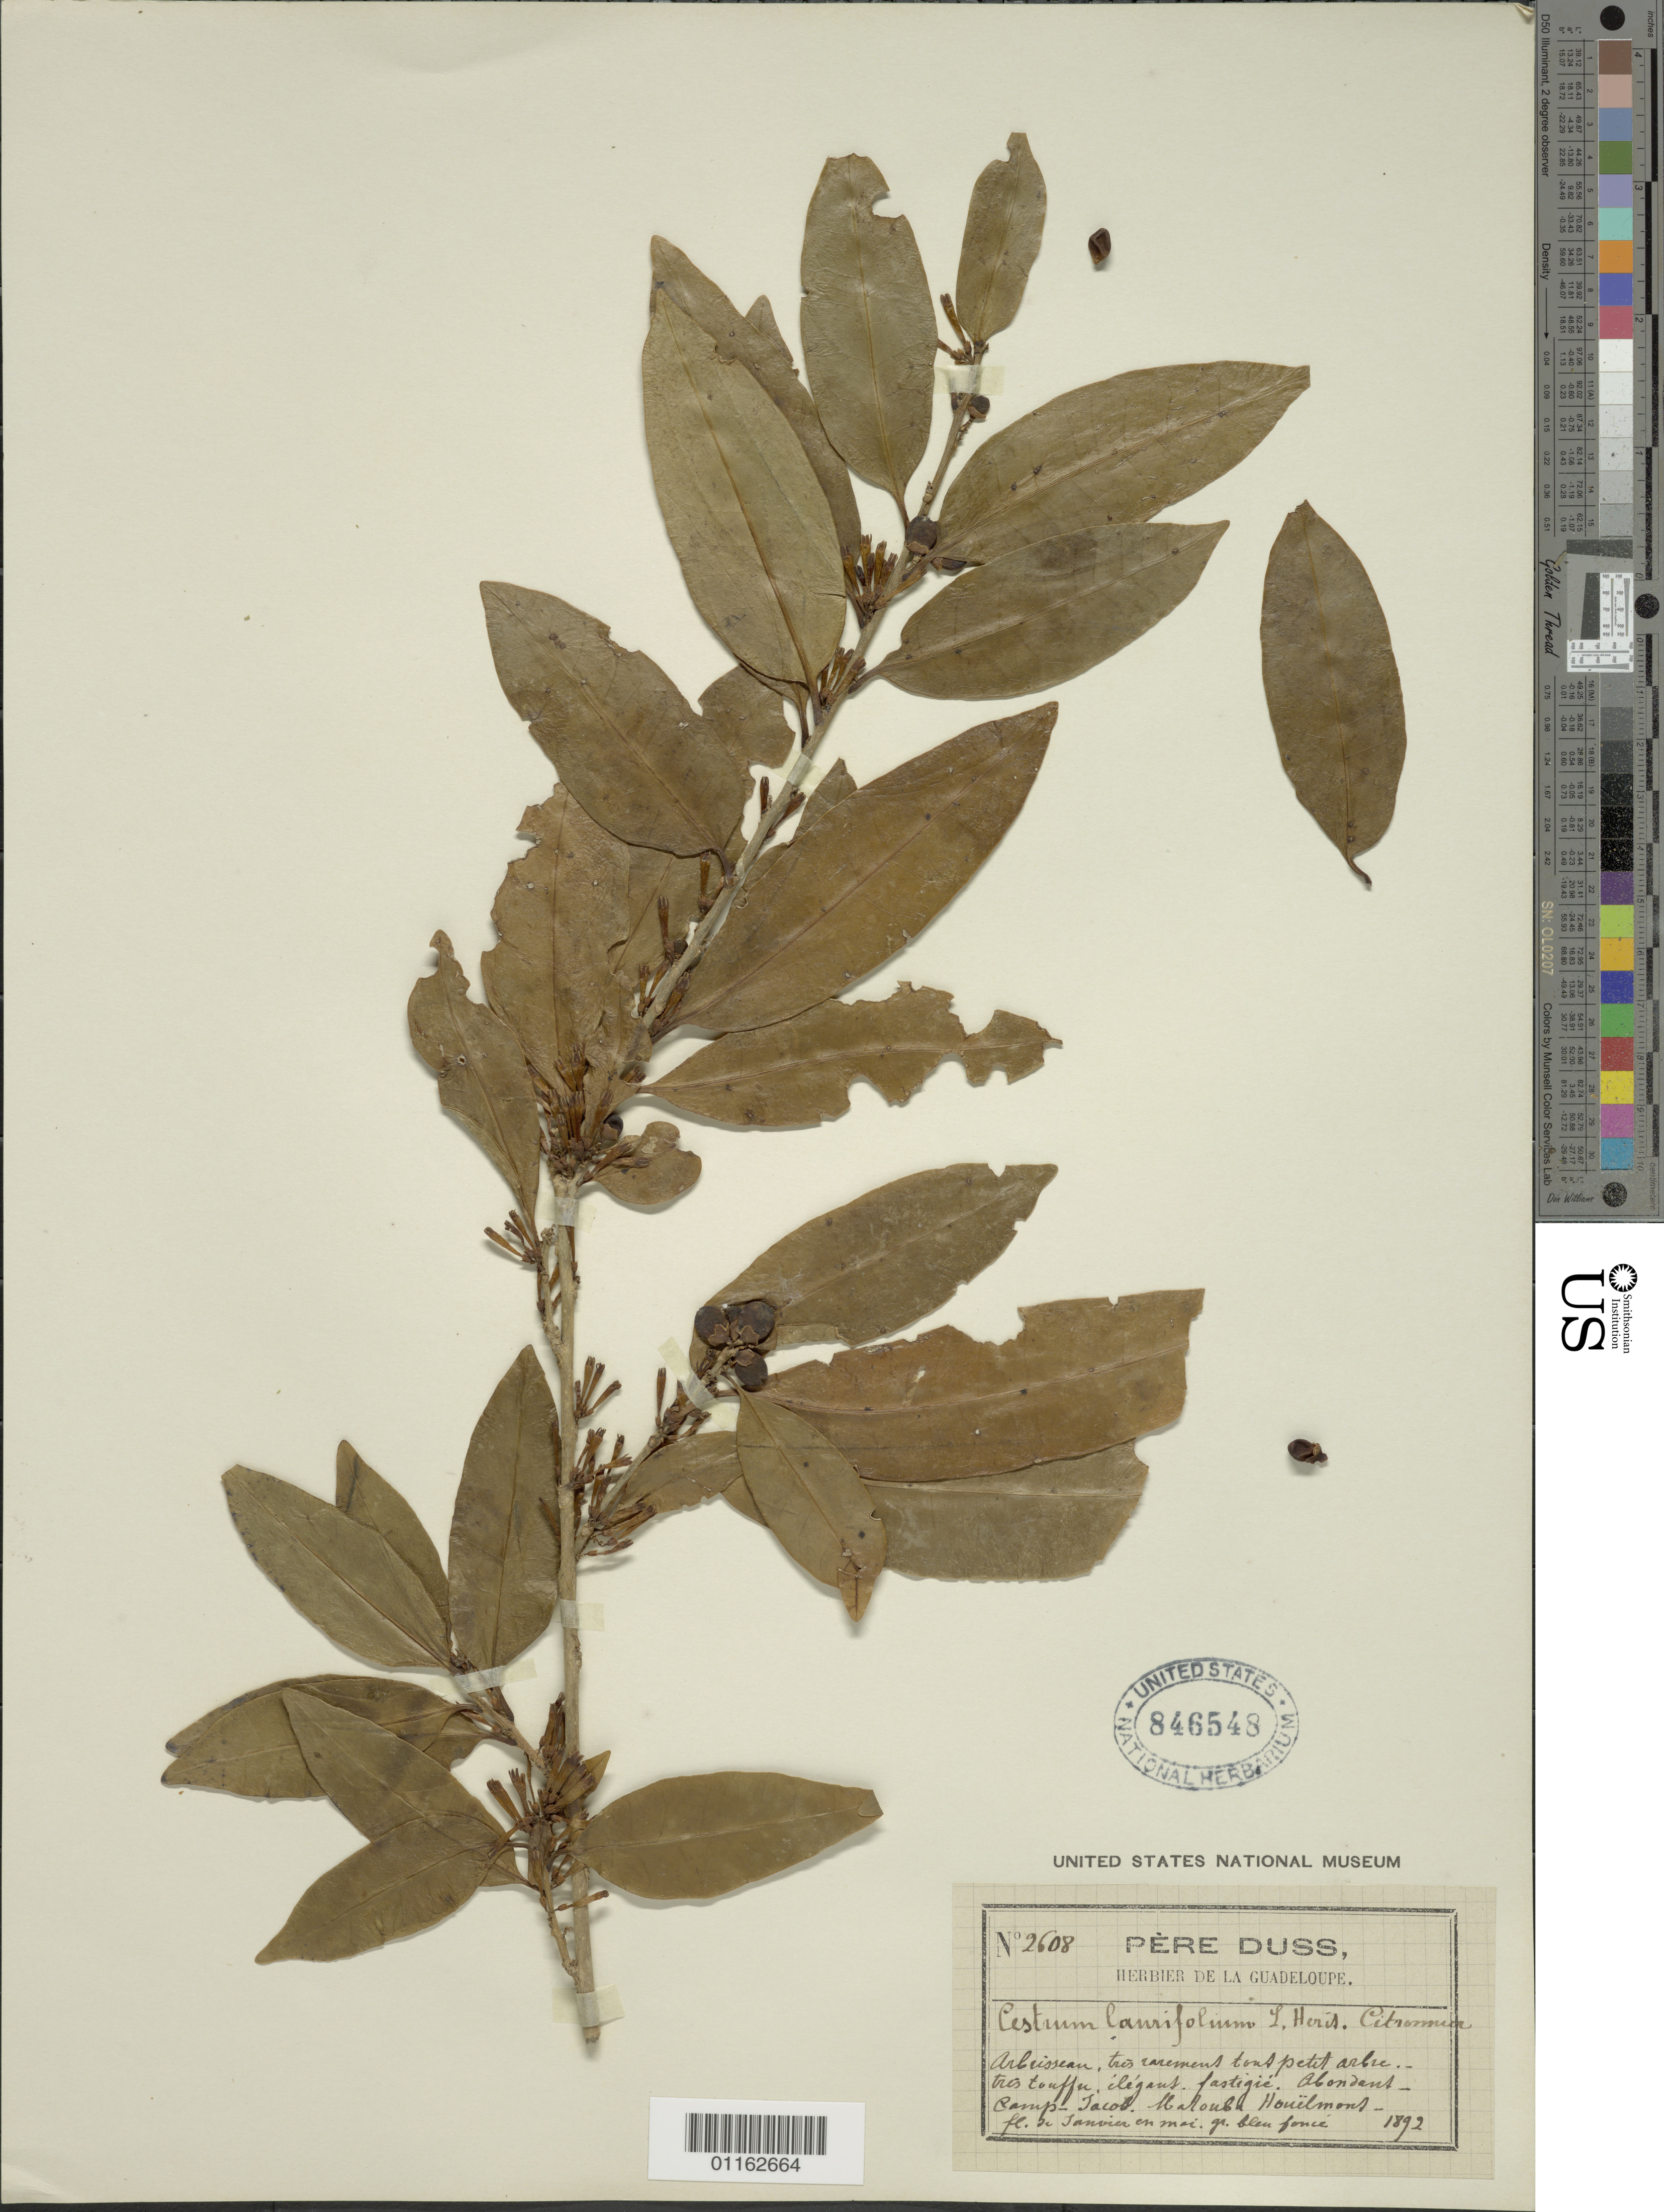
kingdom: Plantae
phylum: Tracheophyta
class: Magnoliopsida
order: Solanales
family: Solanaceae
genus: Cestrum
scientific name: Cestrum laurifolium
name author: L'Hér.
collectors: Père Duss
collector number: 2608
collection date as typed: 1892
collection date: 1892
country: Guadeloupe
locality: Matouba; Camp-Jacob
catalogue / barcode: US 846548